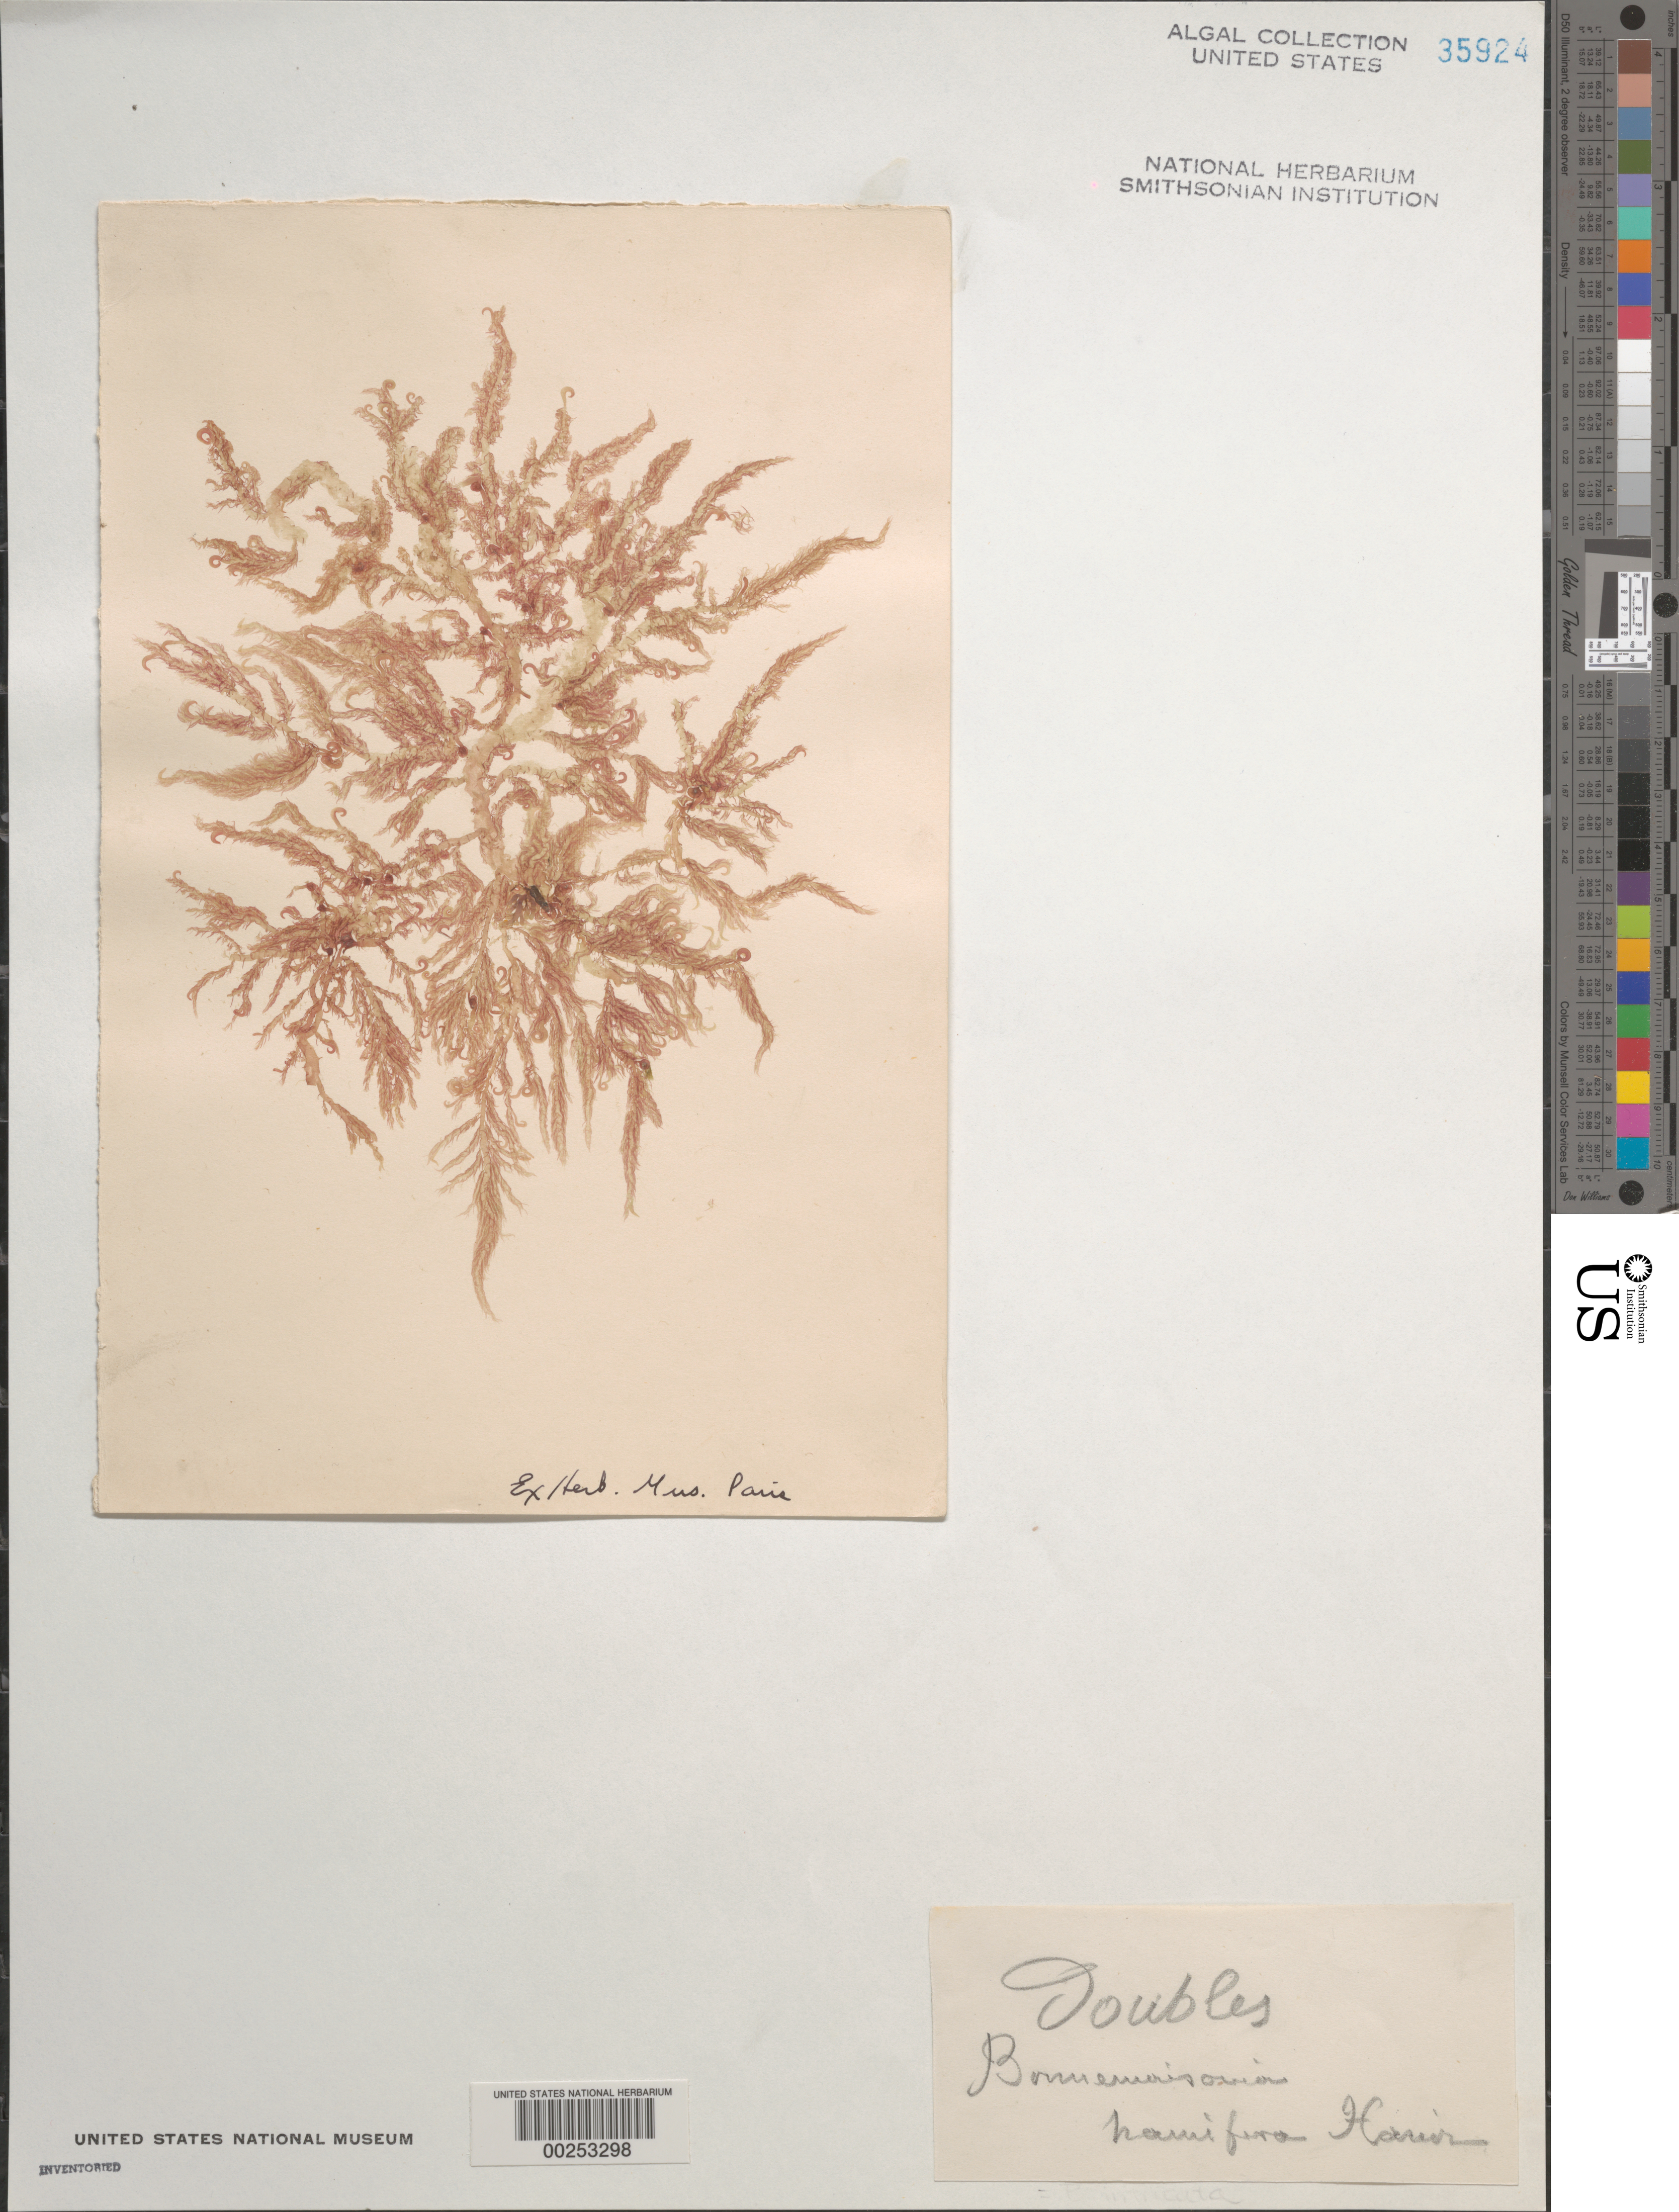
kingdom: Plantae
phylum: Rhodophyta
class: Florideophyceae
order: Bonnemaisoniales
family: Bonnemaisoniaceae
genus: Bonnemaisonia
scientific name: Bonnemaisonia hamifera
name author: P. Hariot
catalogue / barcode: US 35924